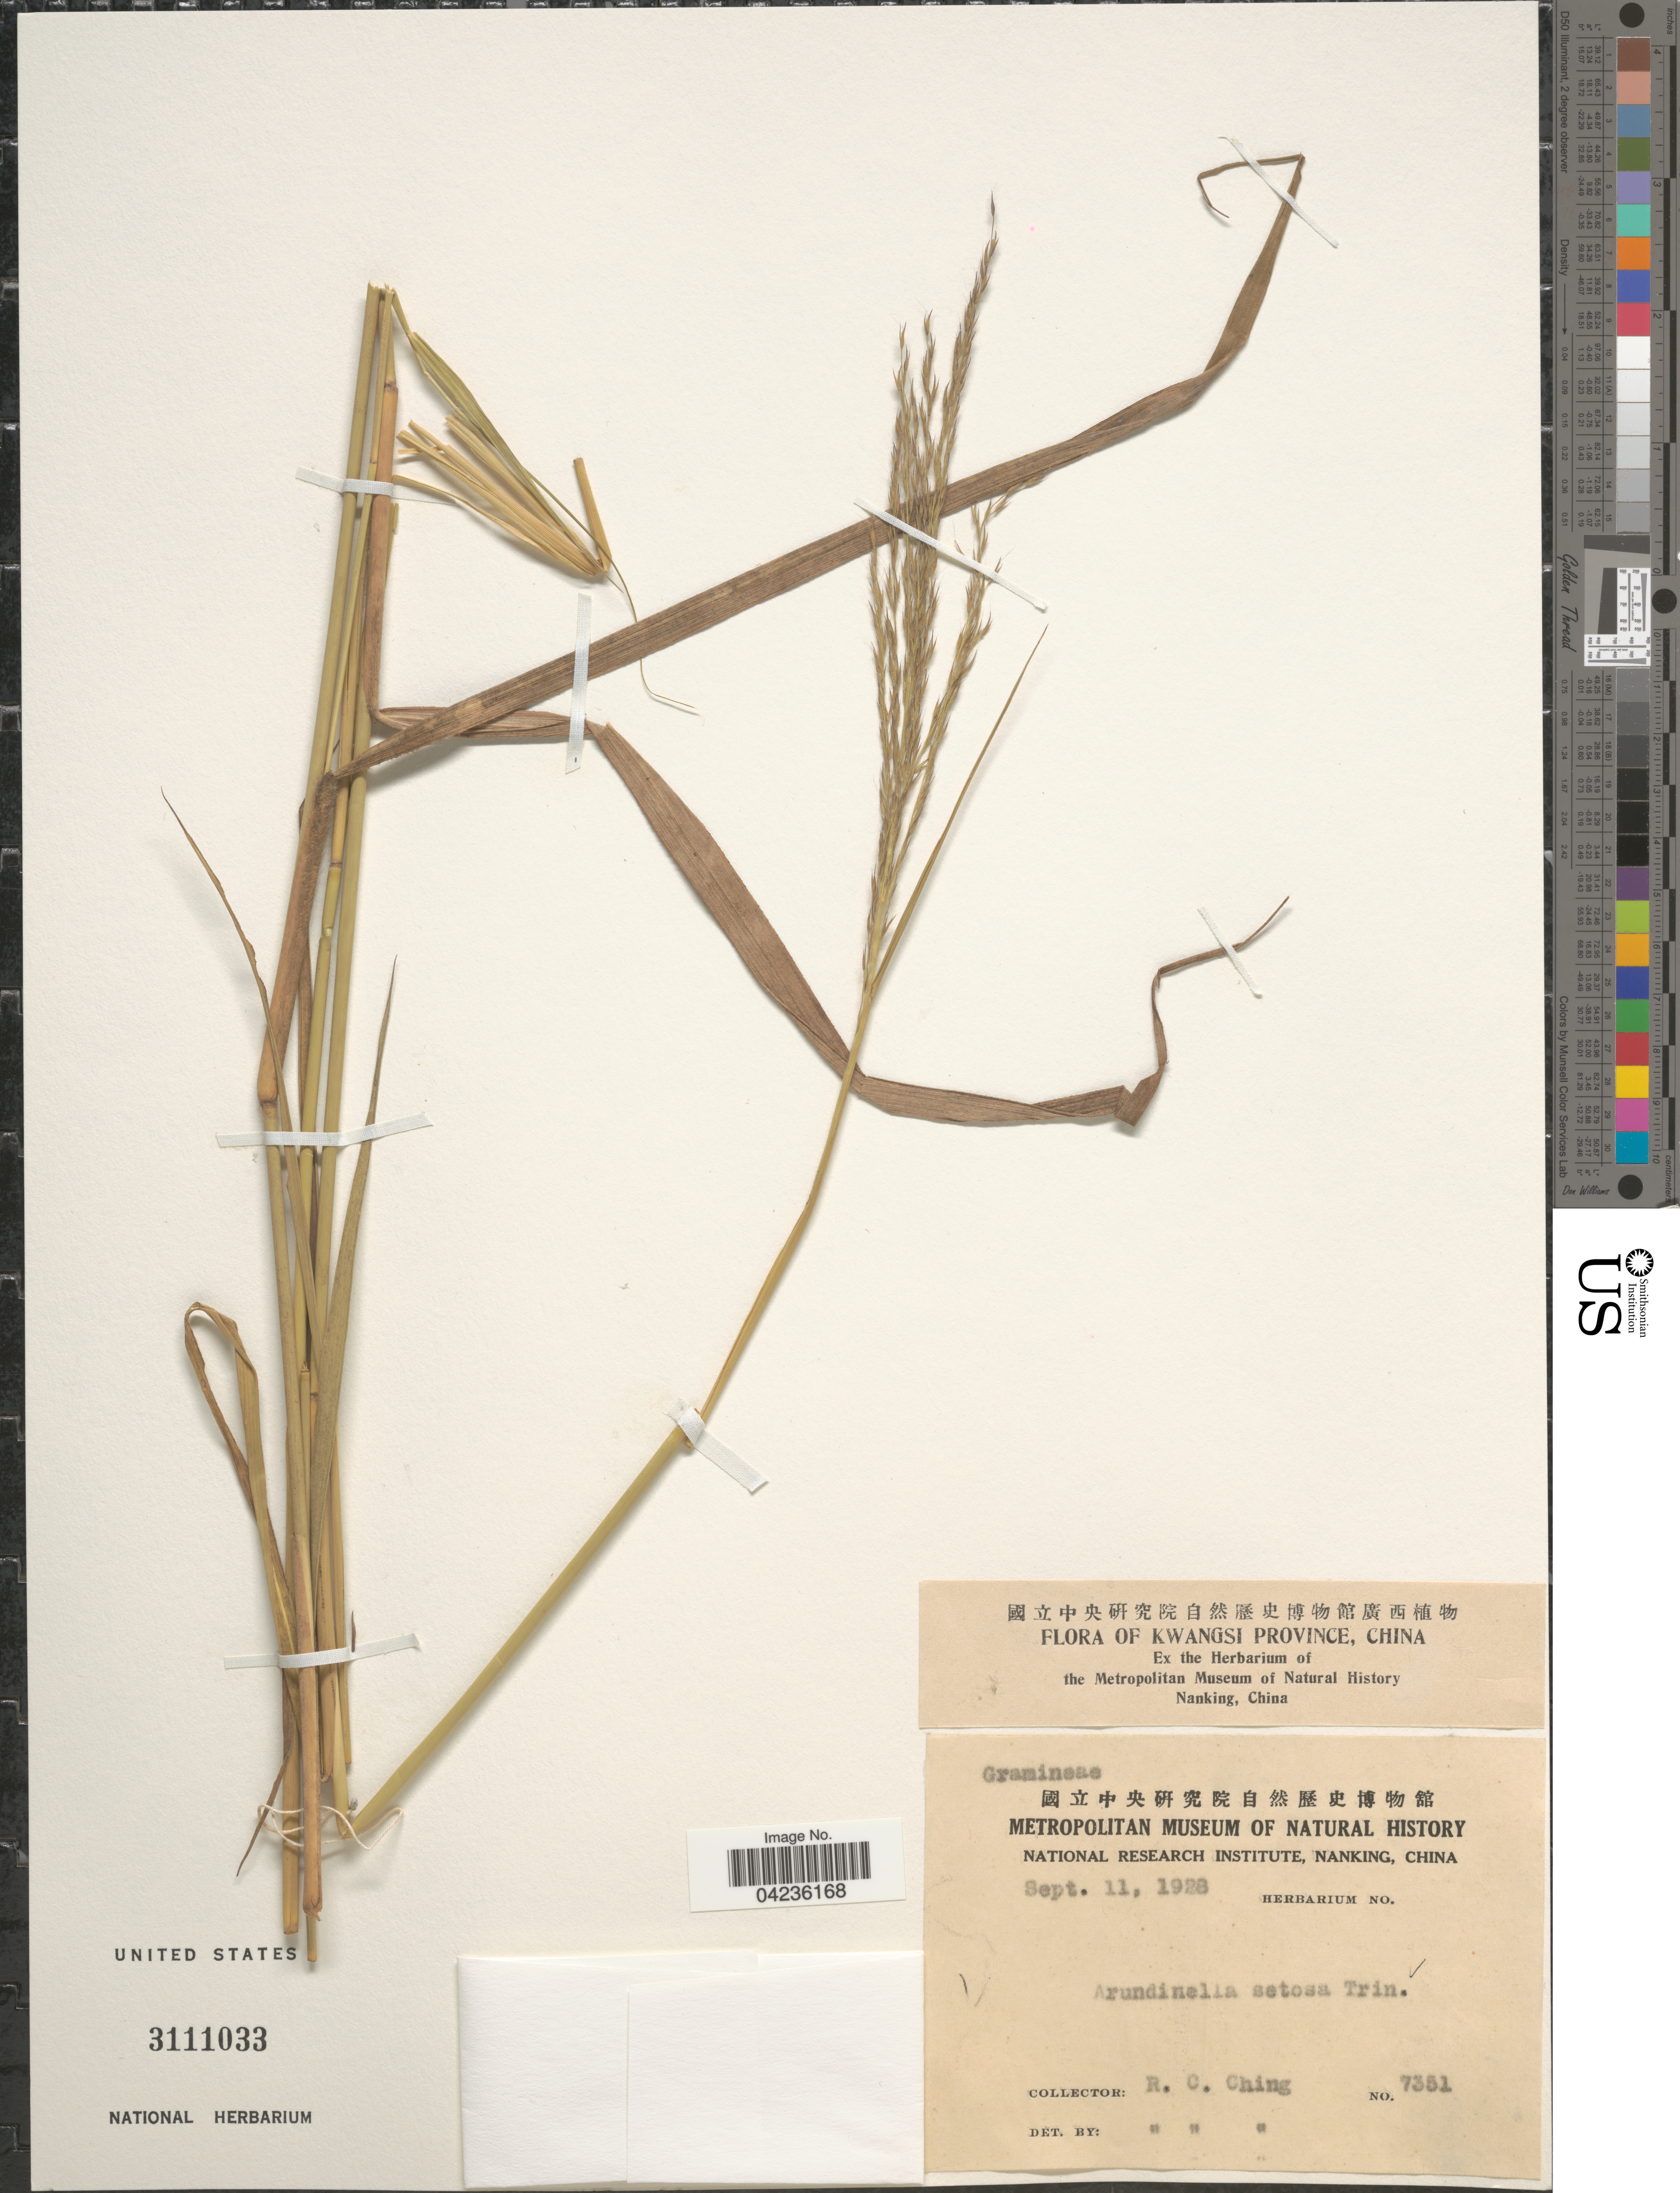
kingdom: Plantae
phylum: Tracheophyta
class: Liliopsida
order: Poales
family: Poaceae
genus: Arundinella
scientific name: Arundinella setosa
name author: Trin.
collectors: R. C. Ching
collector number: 7351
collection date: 1926-09-11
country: China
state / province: Guangxi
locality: Kwangsi Province.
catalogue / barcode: US 3111033